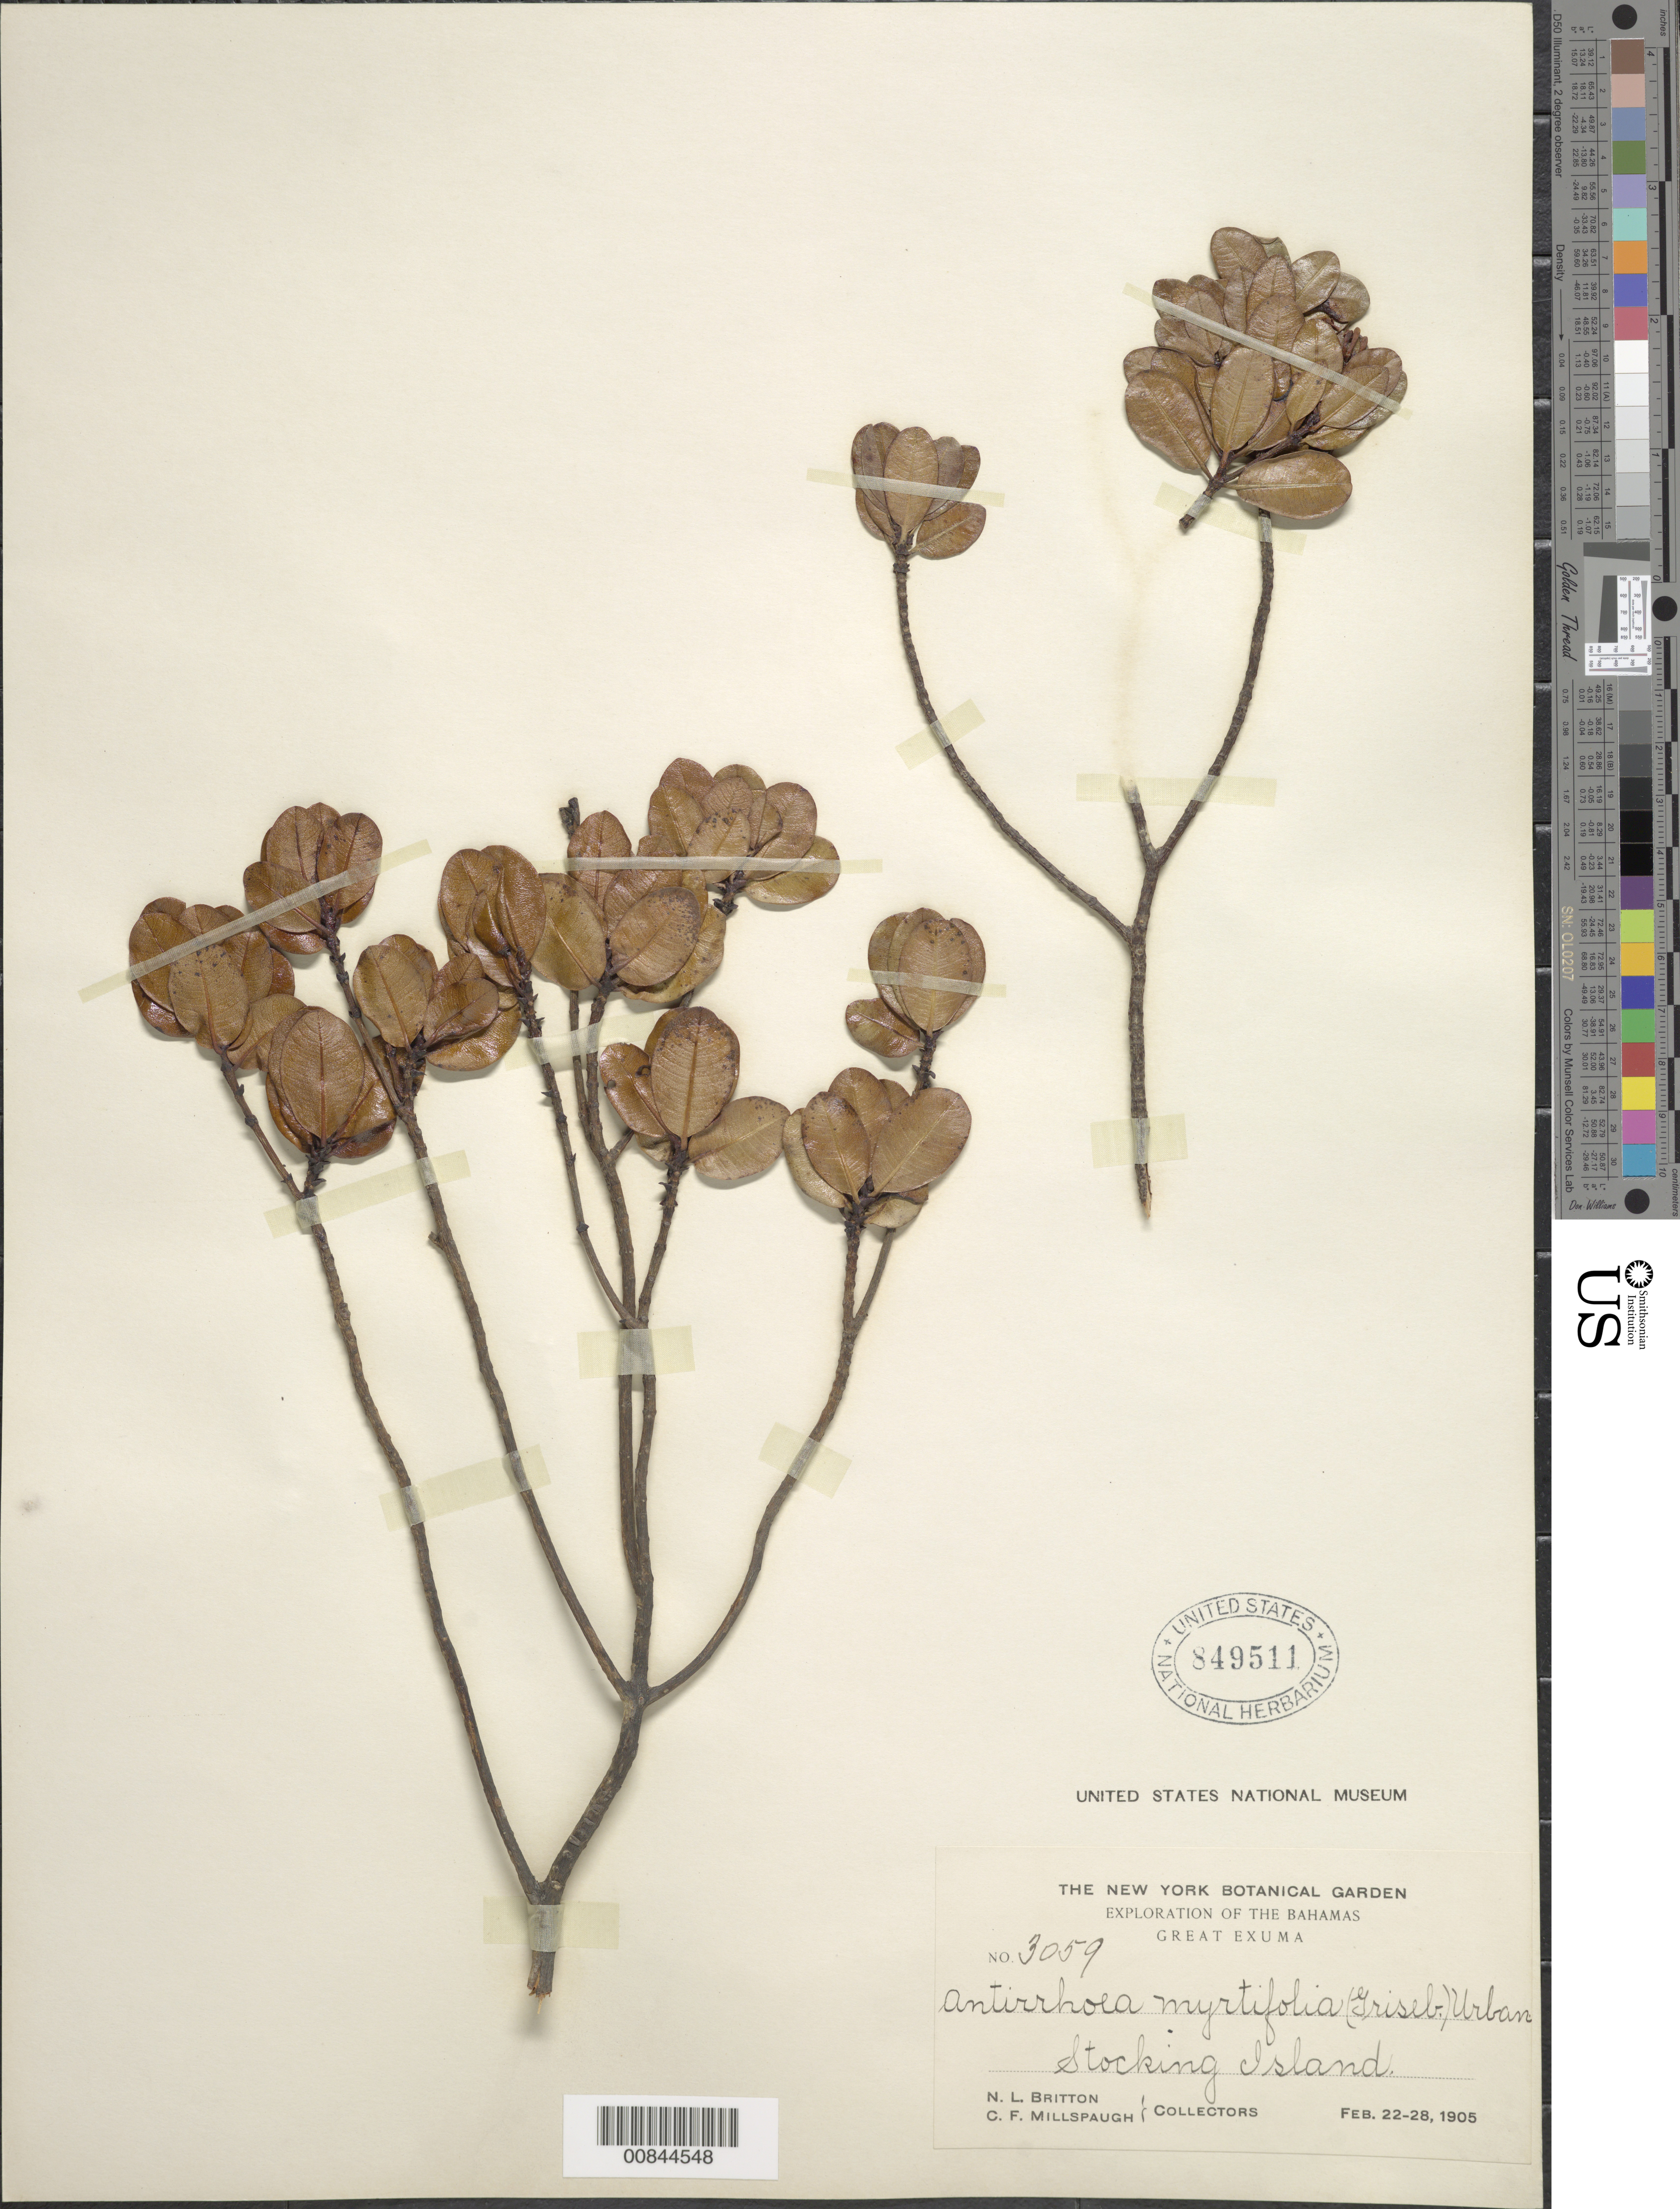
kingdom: Plantae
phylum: Tracheophyta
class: Magnoliopsida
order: Gentianales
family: Rubiaceae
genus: Stenostomum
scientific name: Stenostomum myrtifolium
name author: Griseb.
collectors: N. Britton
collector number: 3059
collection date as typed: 22 Feb 1905 to 28 Feb 1905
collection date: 1905-02-22/1905-02-28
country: Bahamas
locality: Great Exuma. Stocking Island.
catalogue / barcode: US 849511